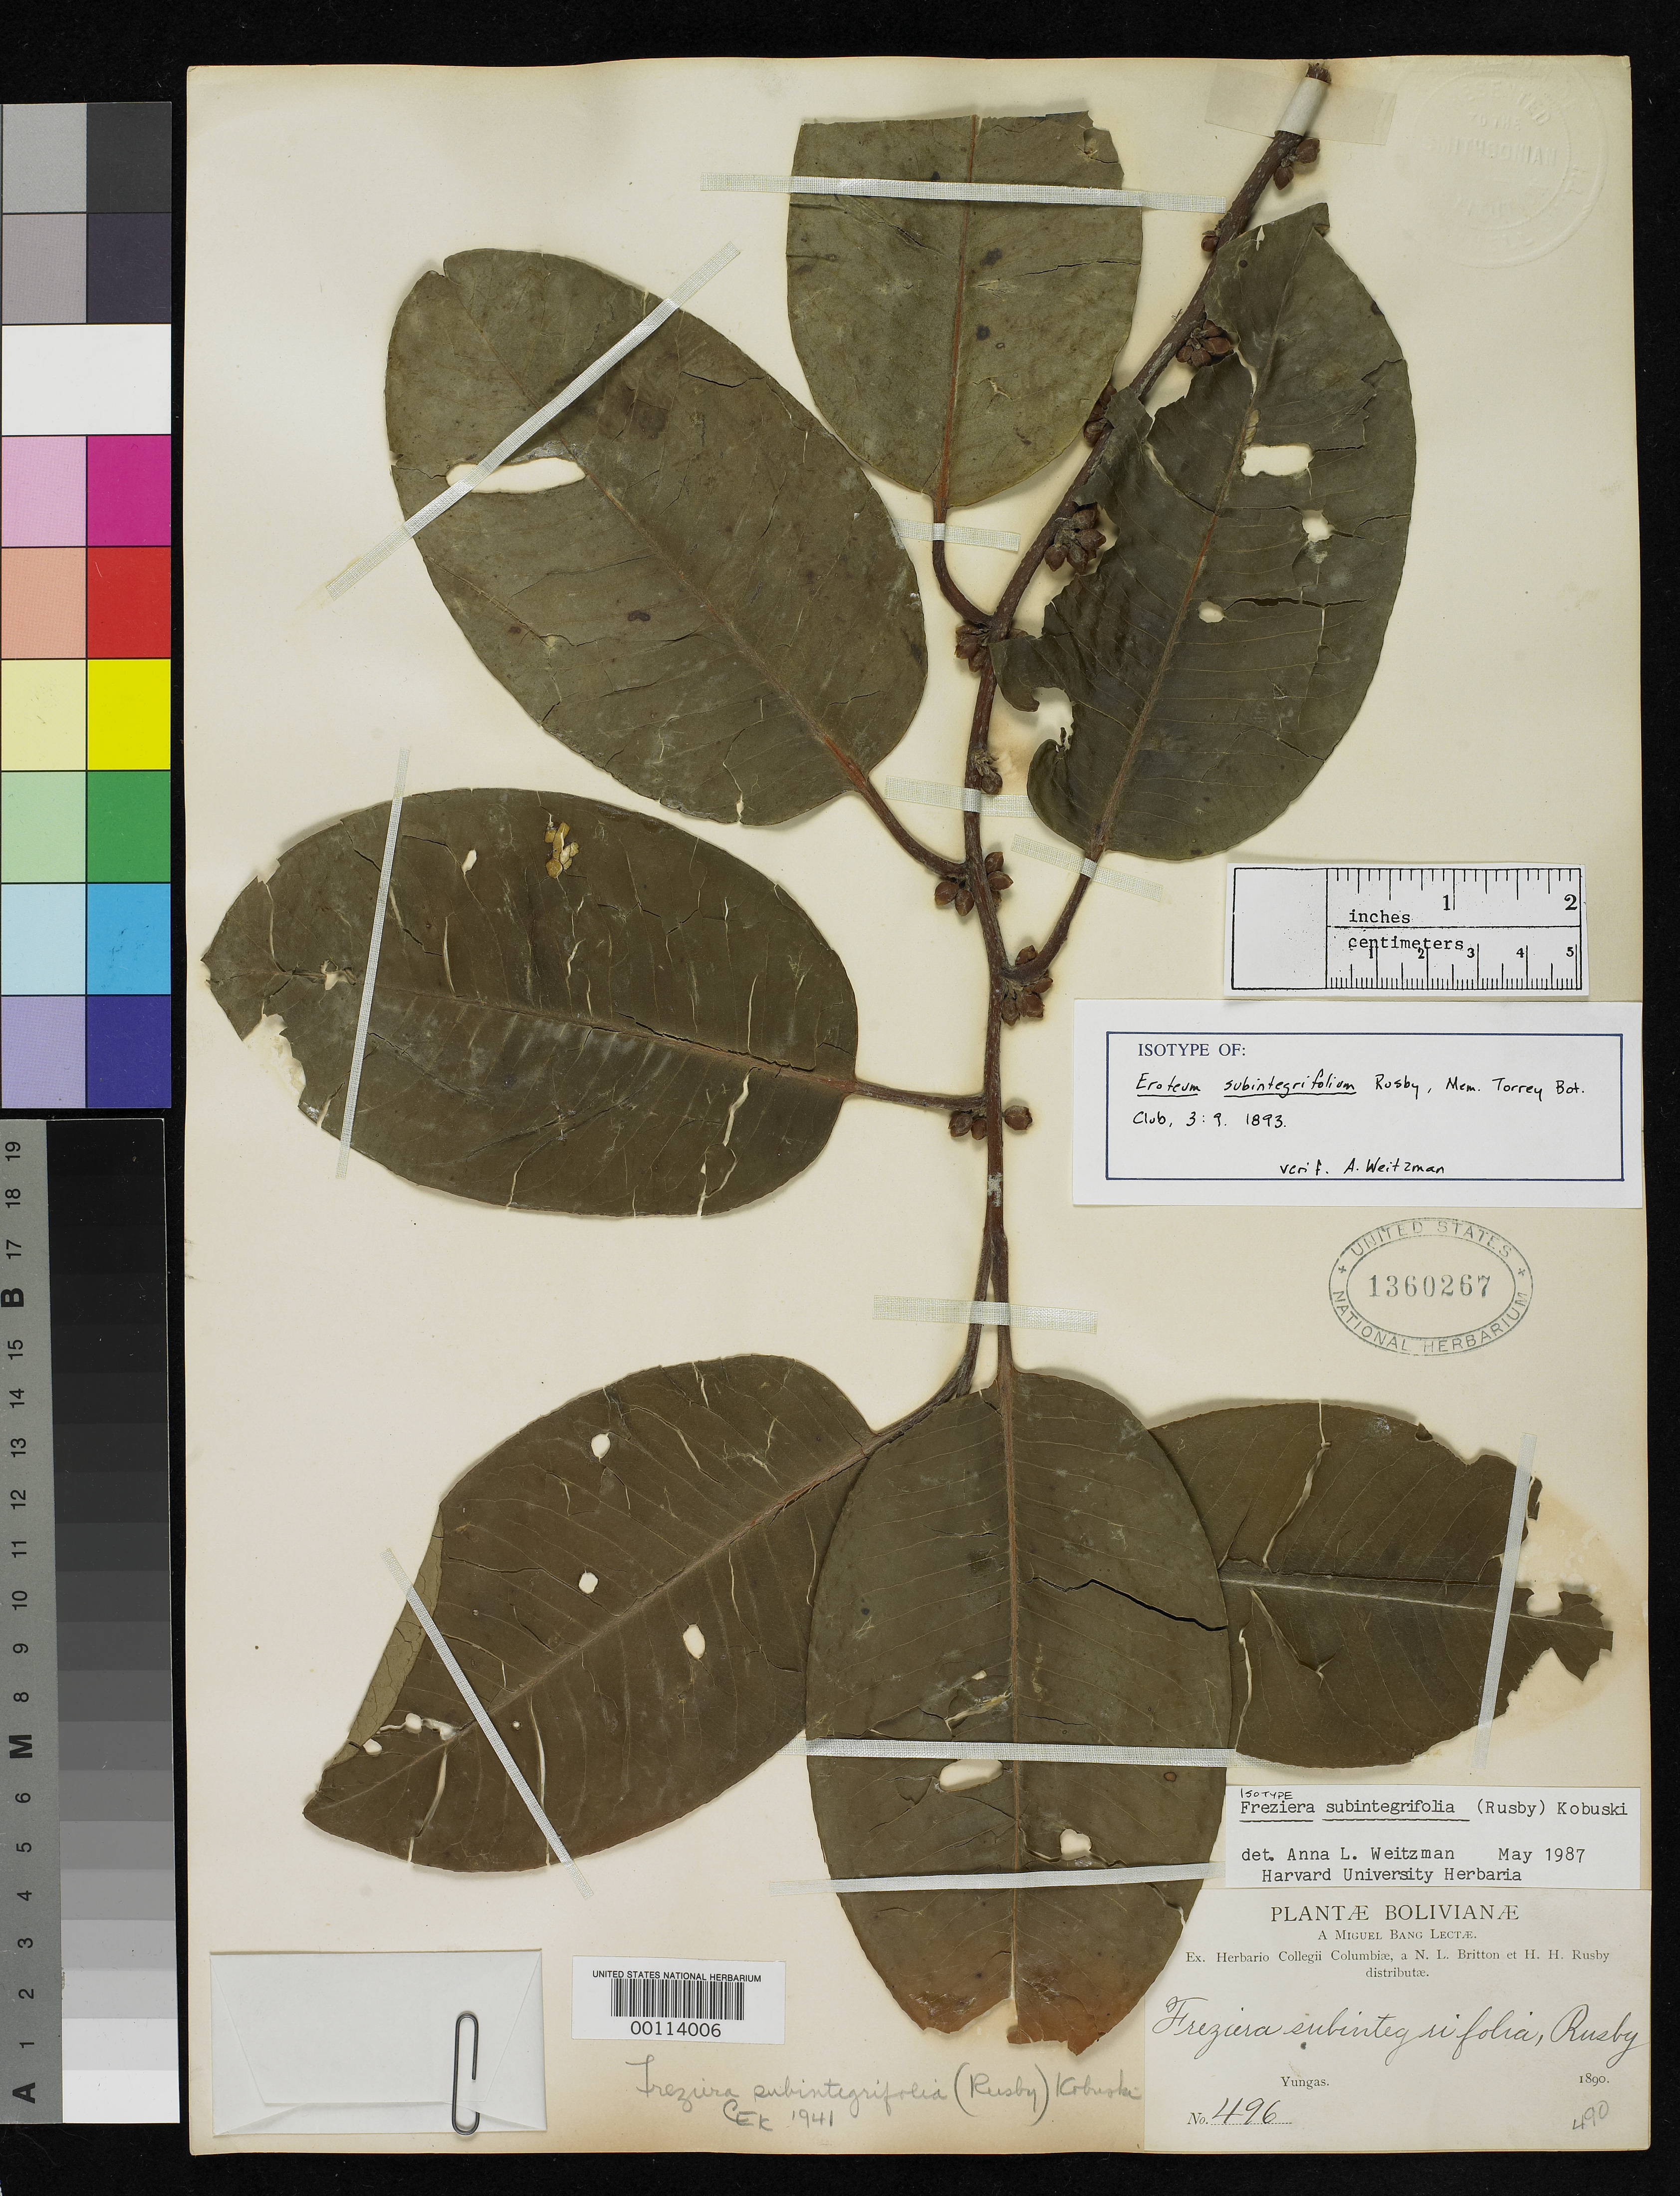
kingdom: Plantae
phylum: Tracheophyta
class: Magnoliopsida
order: Ericales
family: Pentaphylacaceae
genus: Eroteum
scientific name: Eroteum subintegrifolium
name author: Rusby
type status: Isotype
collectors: M. Bang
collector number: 496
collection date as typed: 1890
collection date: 1890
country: Bolivia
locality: Yungas.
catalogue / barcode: US 1360267